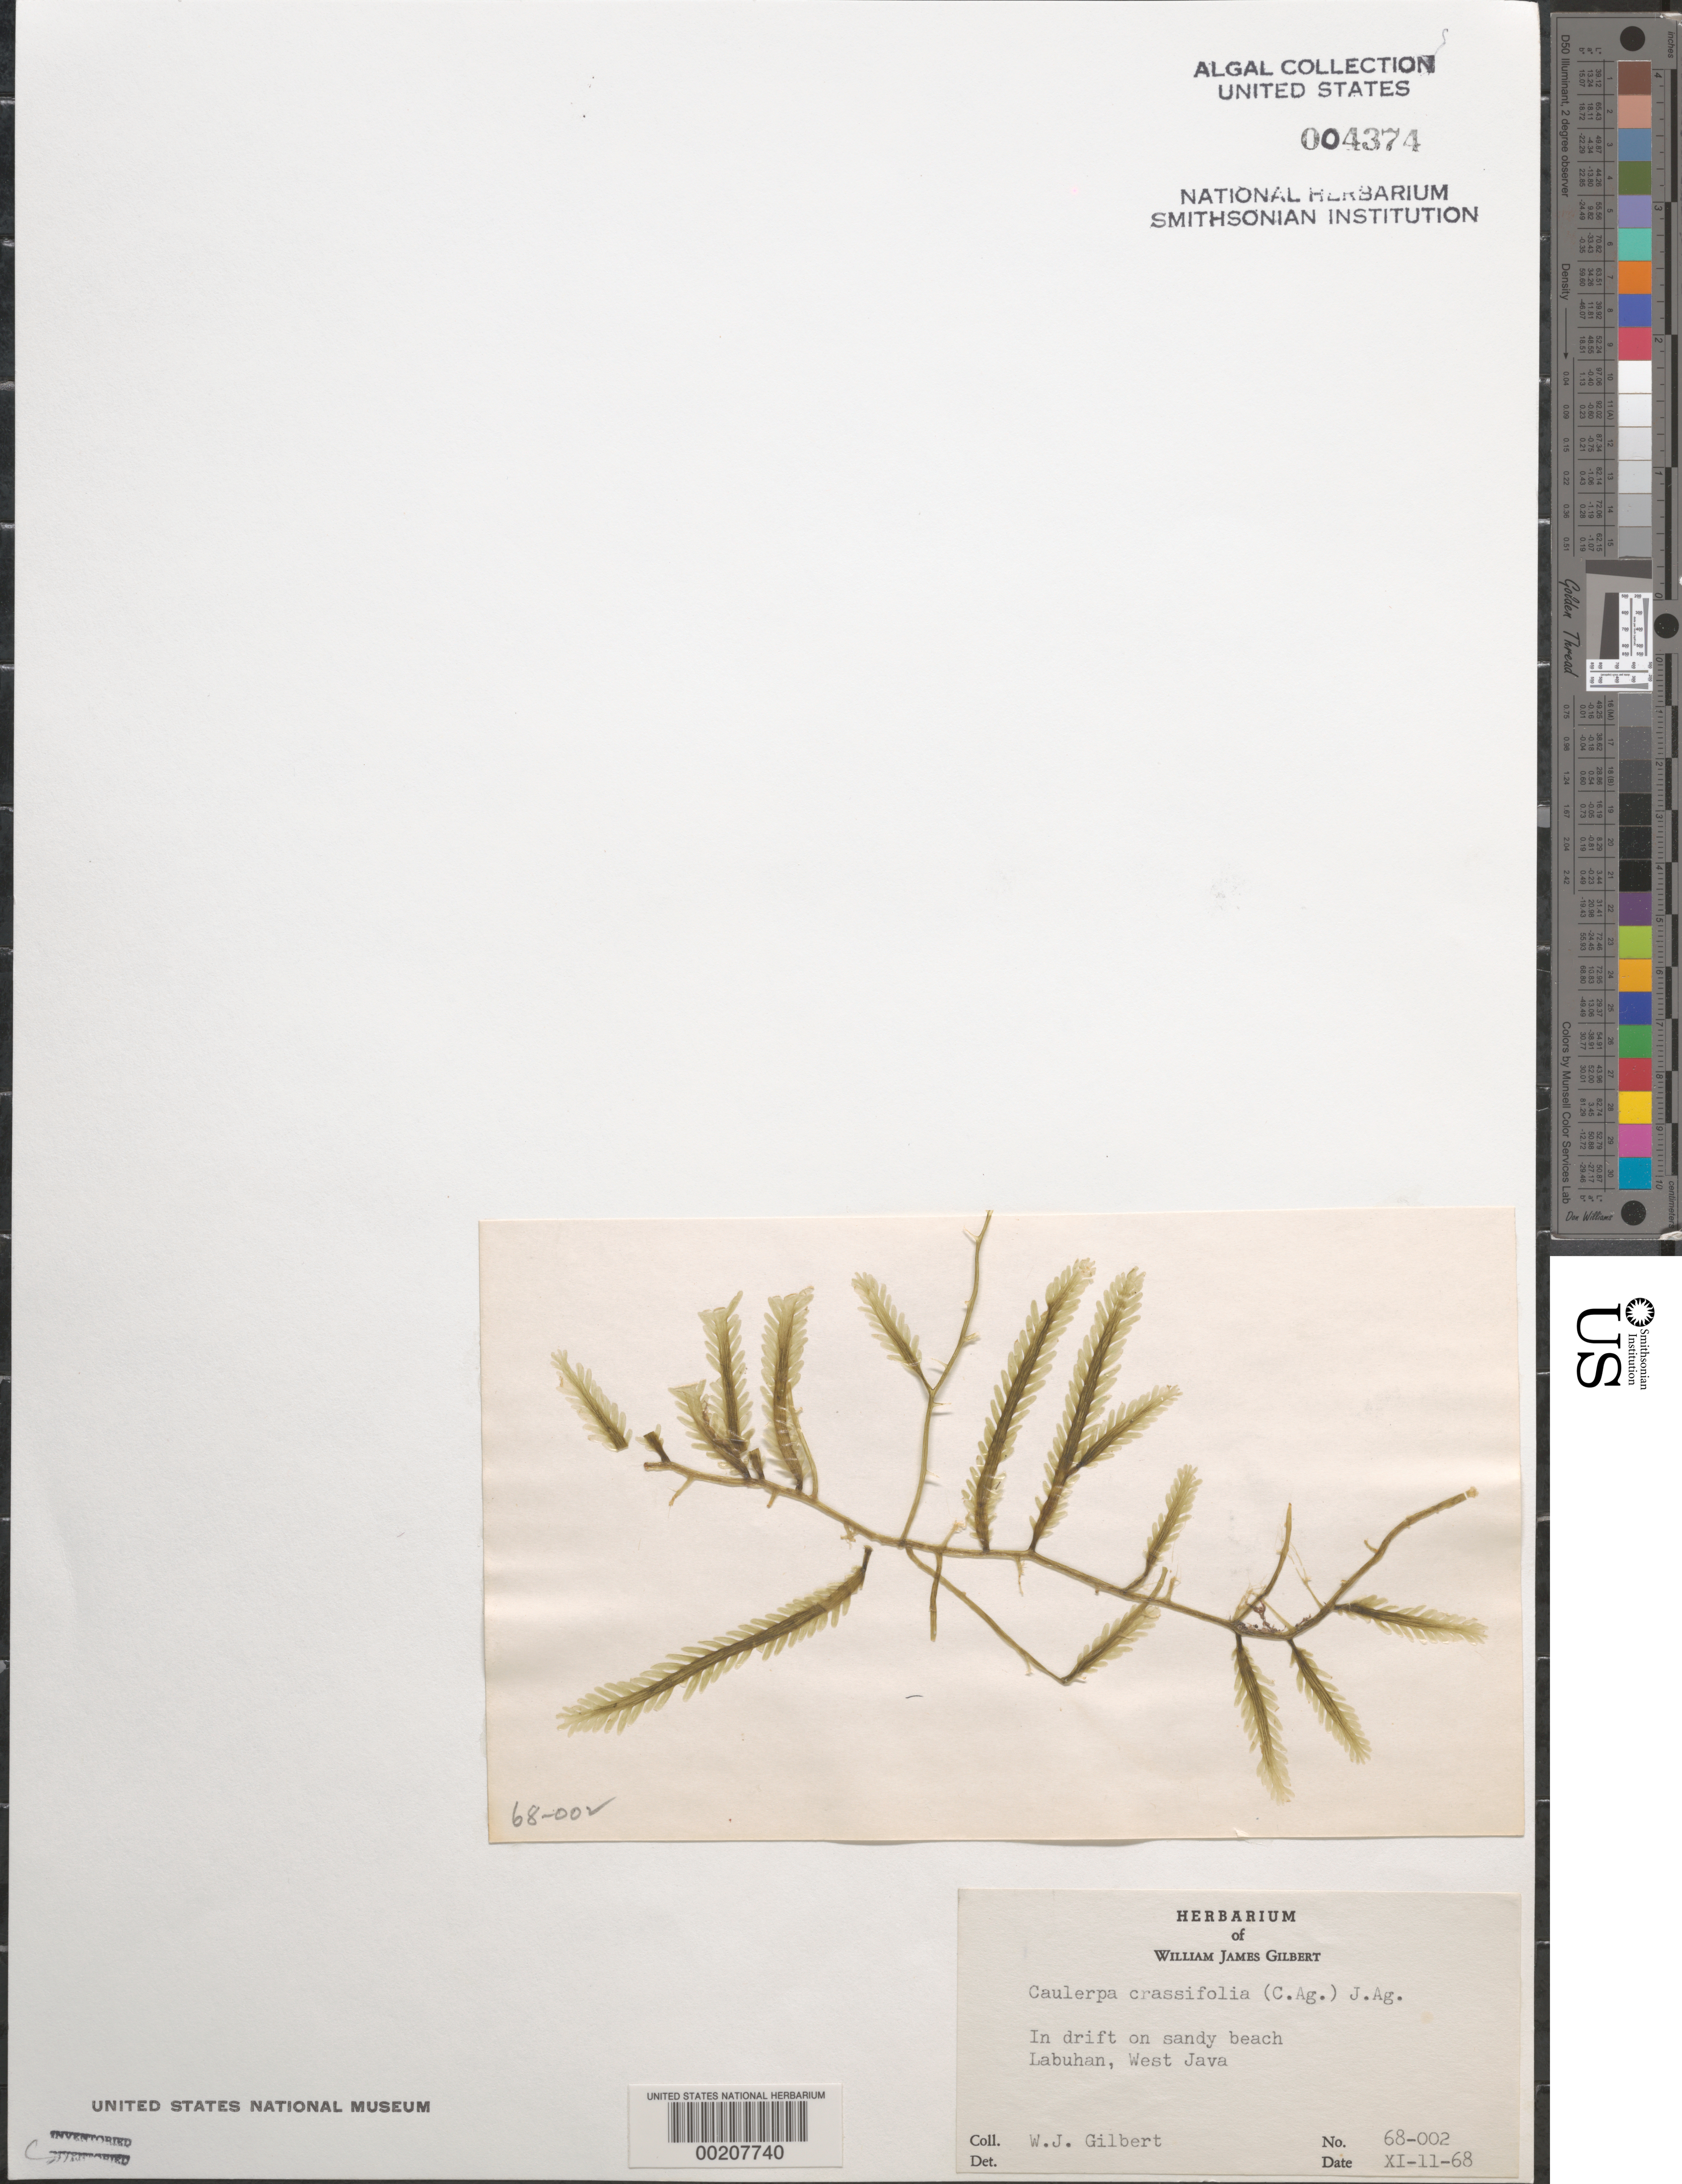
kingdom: Plantae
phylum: Chlorophyta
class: Ulvophyceae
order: Cladophorales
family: Cladophoraceae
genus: Cladophora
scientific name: Cladophora glomerata var. crassior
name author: (C. Agardh) C. Hoek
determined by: Algae name updating Project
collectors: W. J. Gilbert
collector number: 68-002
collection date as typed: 11 Nov 1968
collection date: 1968-11-11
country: Indonesia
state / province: Java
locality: Labuhan, west java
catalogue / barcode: US 4374